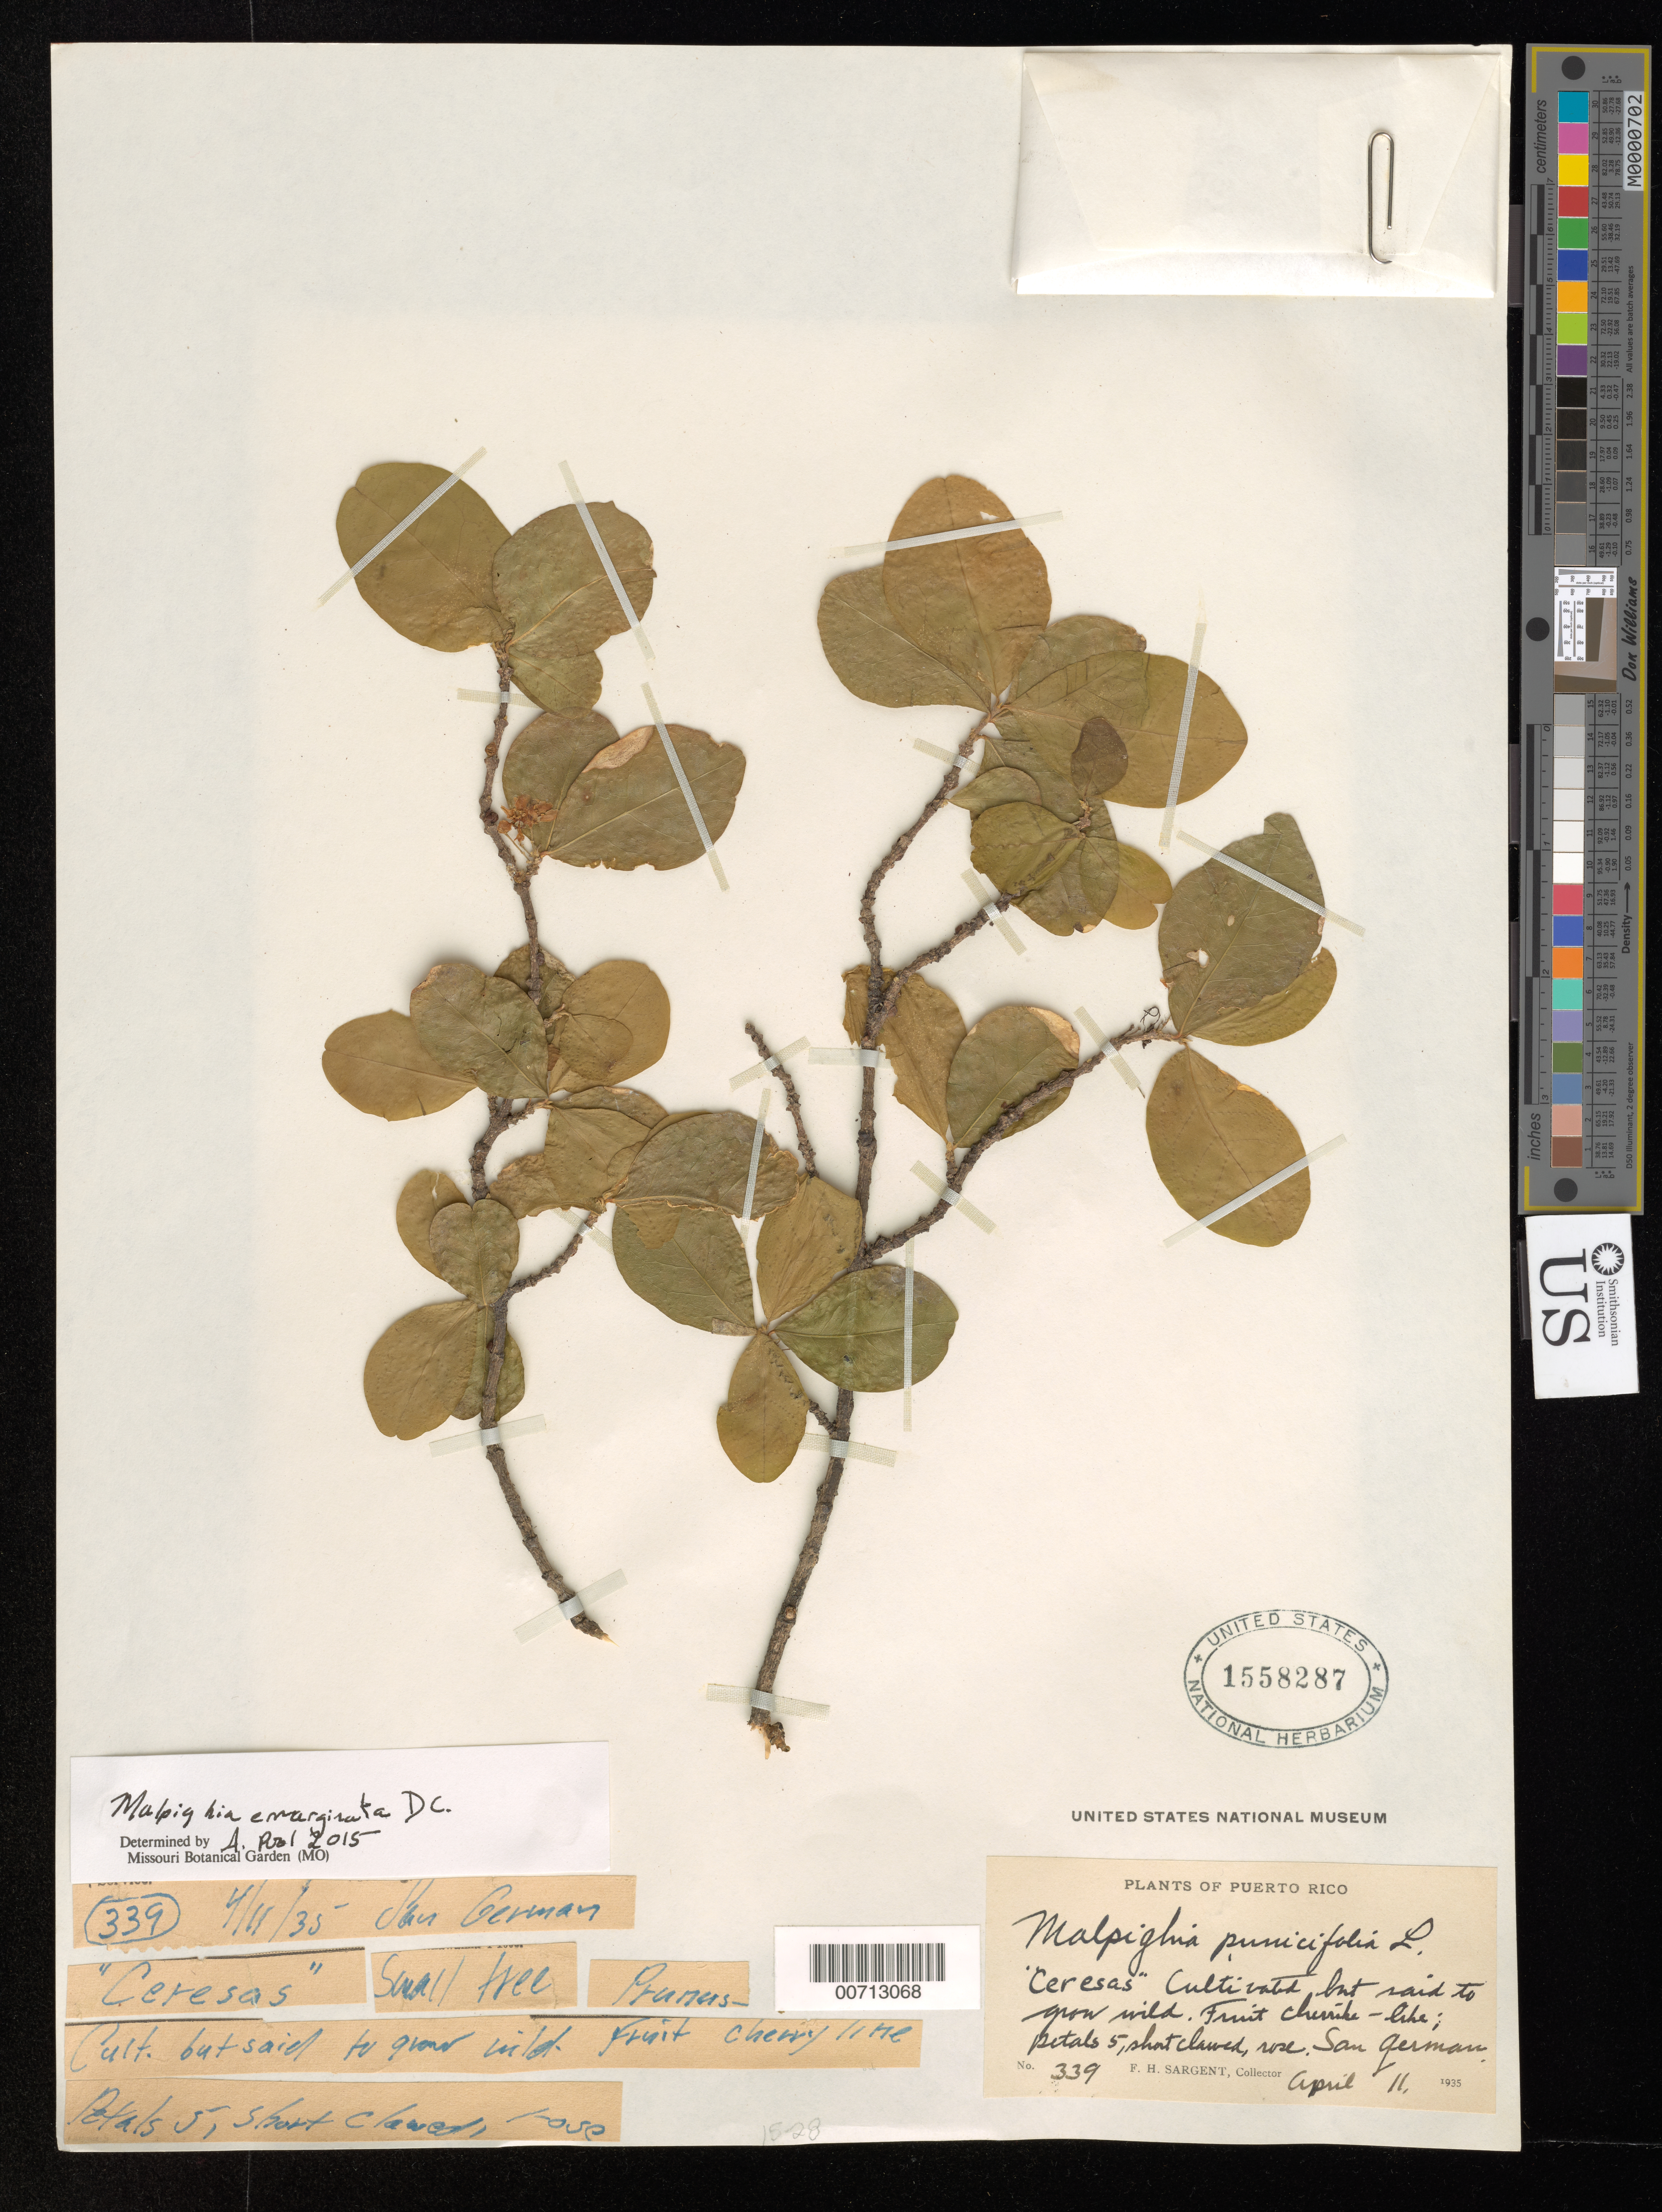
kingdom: Plantae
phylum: Tracheophyta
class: Magnoliopsida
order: Malpighiales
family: Malpighiaceae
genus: Malpighia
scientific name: Malpighia emarginata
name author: DC.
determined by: Pool, A., (MO), Missouri Botanical Garden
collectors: F. H. Sargent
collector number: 339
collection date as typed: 11 Apr 1935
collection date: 1935-04-11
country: Puerto Rico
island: Greater Antilles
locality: San German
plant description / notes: Common name: Ceresas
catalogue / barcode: US 1558287